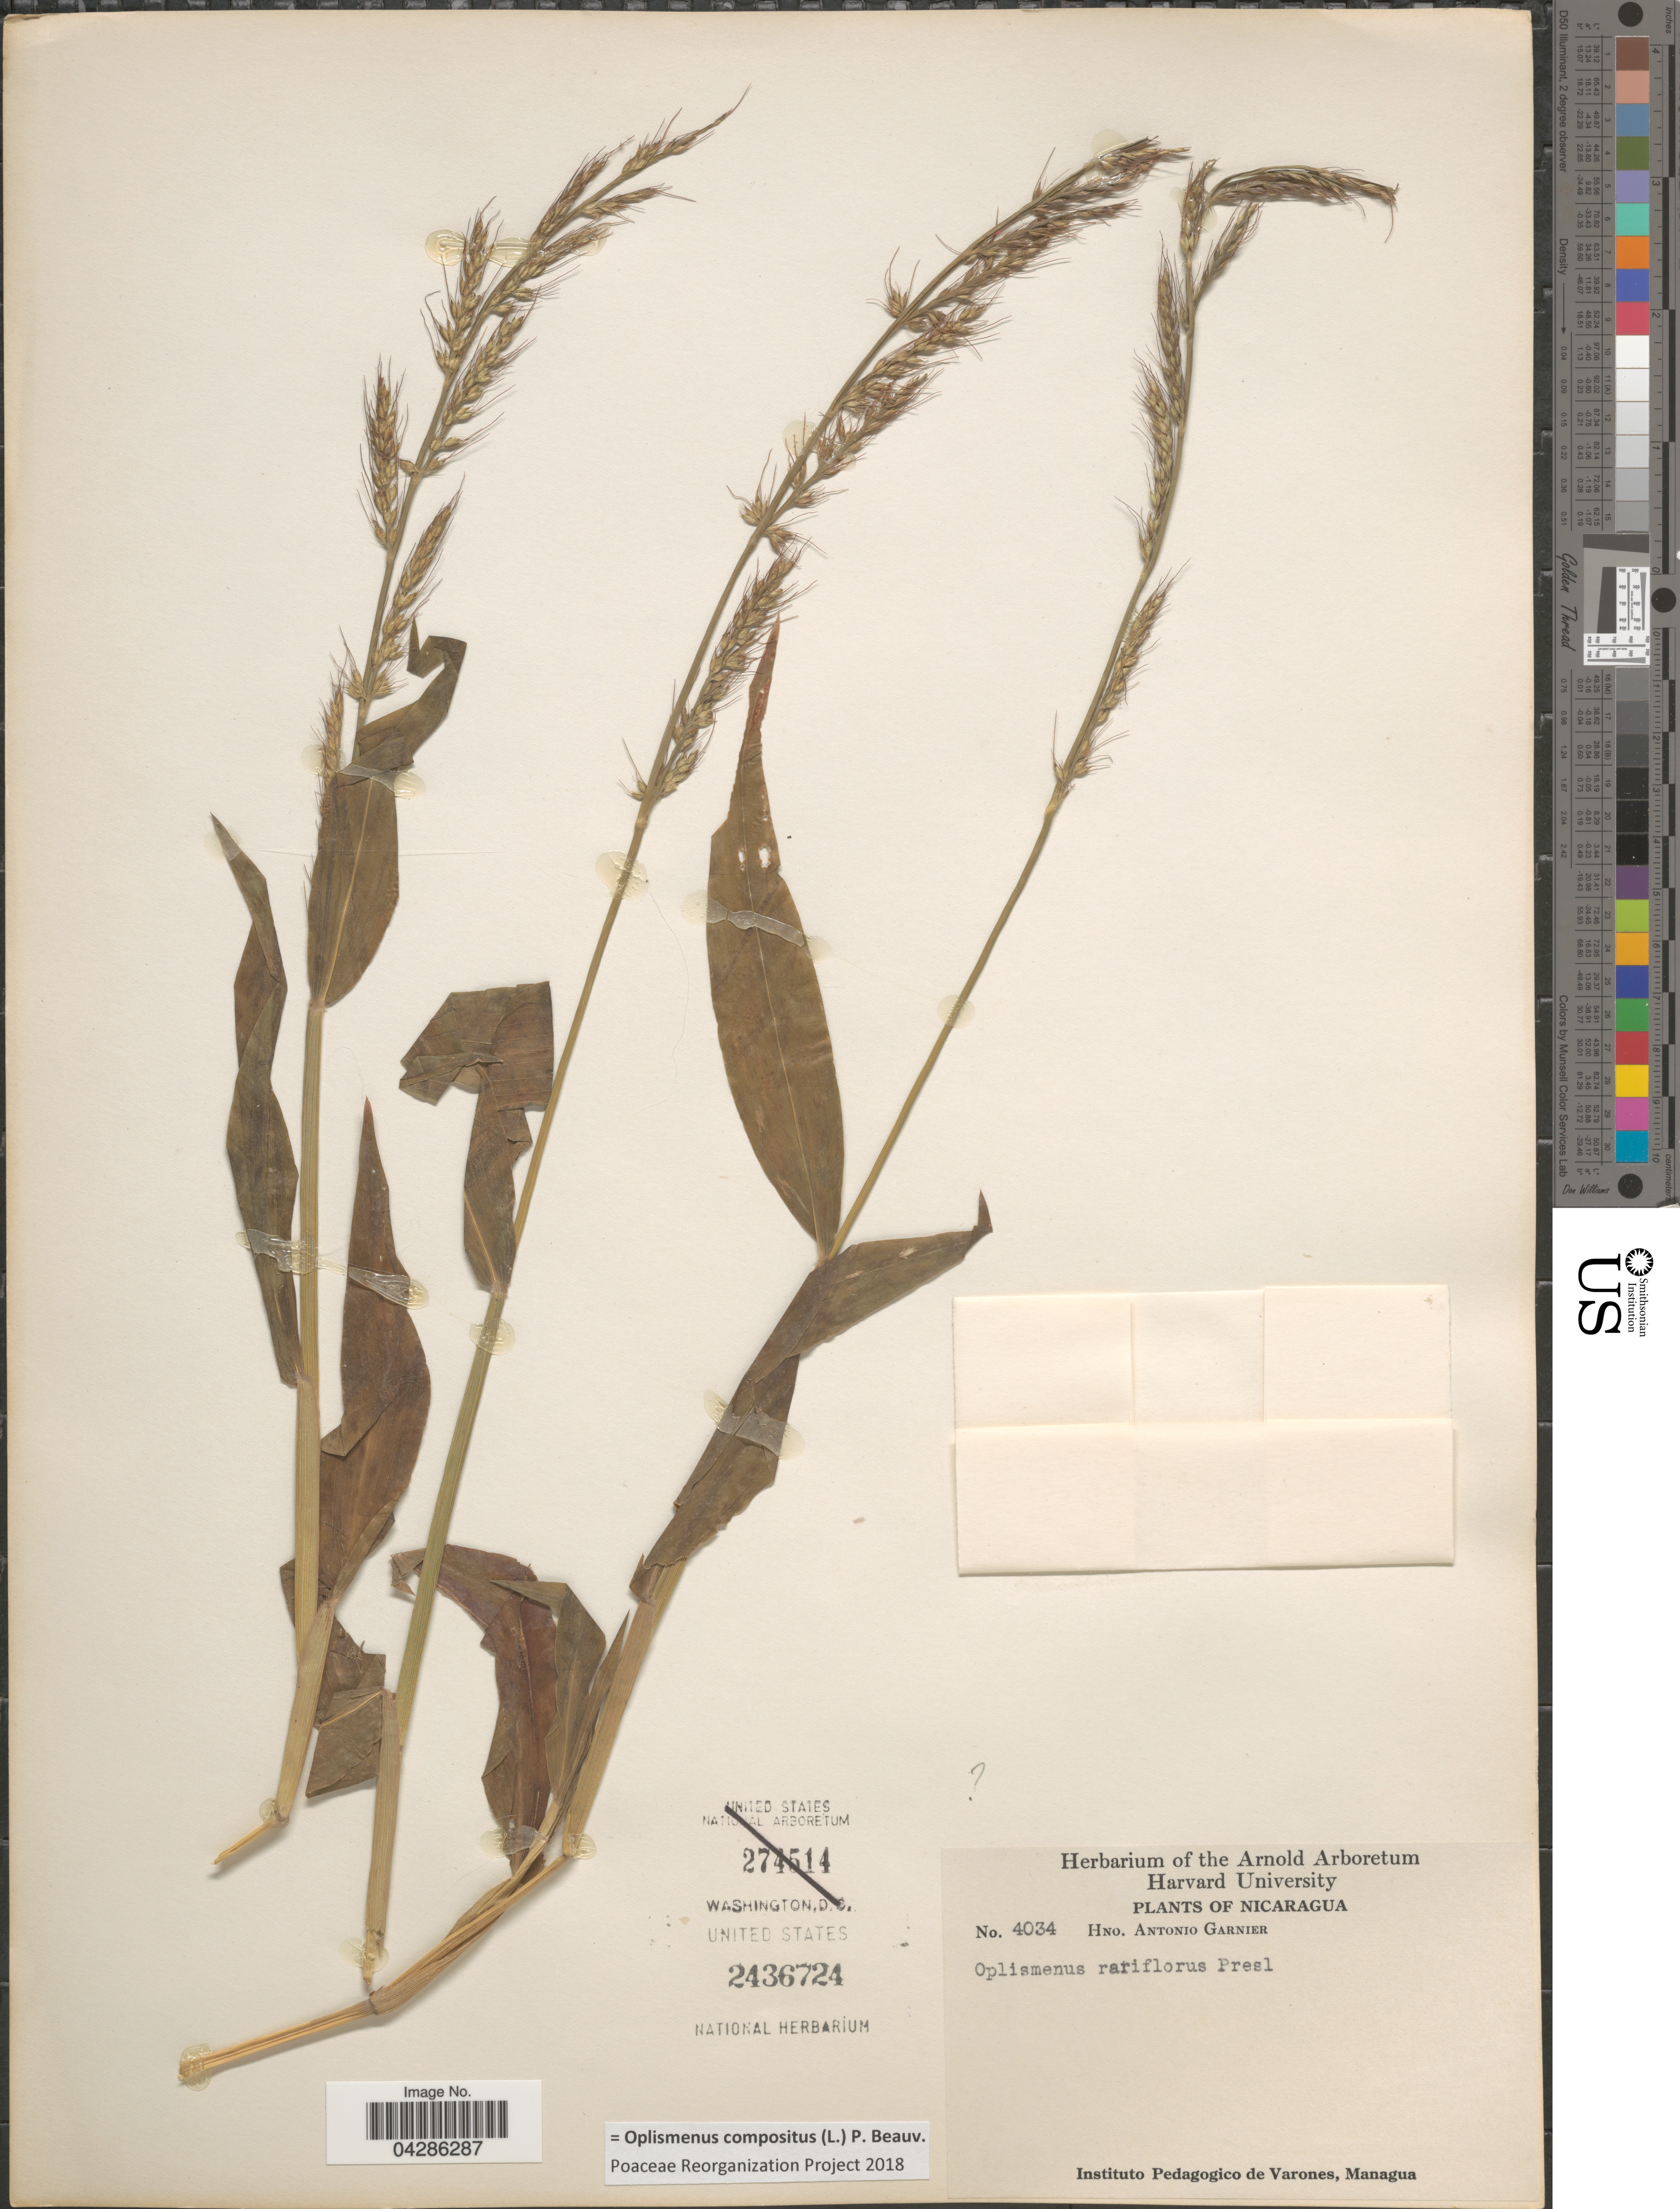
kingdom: Plantae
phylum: Tracheophyta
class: Liliopsida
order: Poales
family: Poaceae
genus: Oplismenus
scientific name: Oplismenus compositus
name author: (L.) P. Beauv.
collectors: Bro. A. Garnier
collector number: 4034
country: Nicaragua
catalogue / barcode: US 2436724